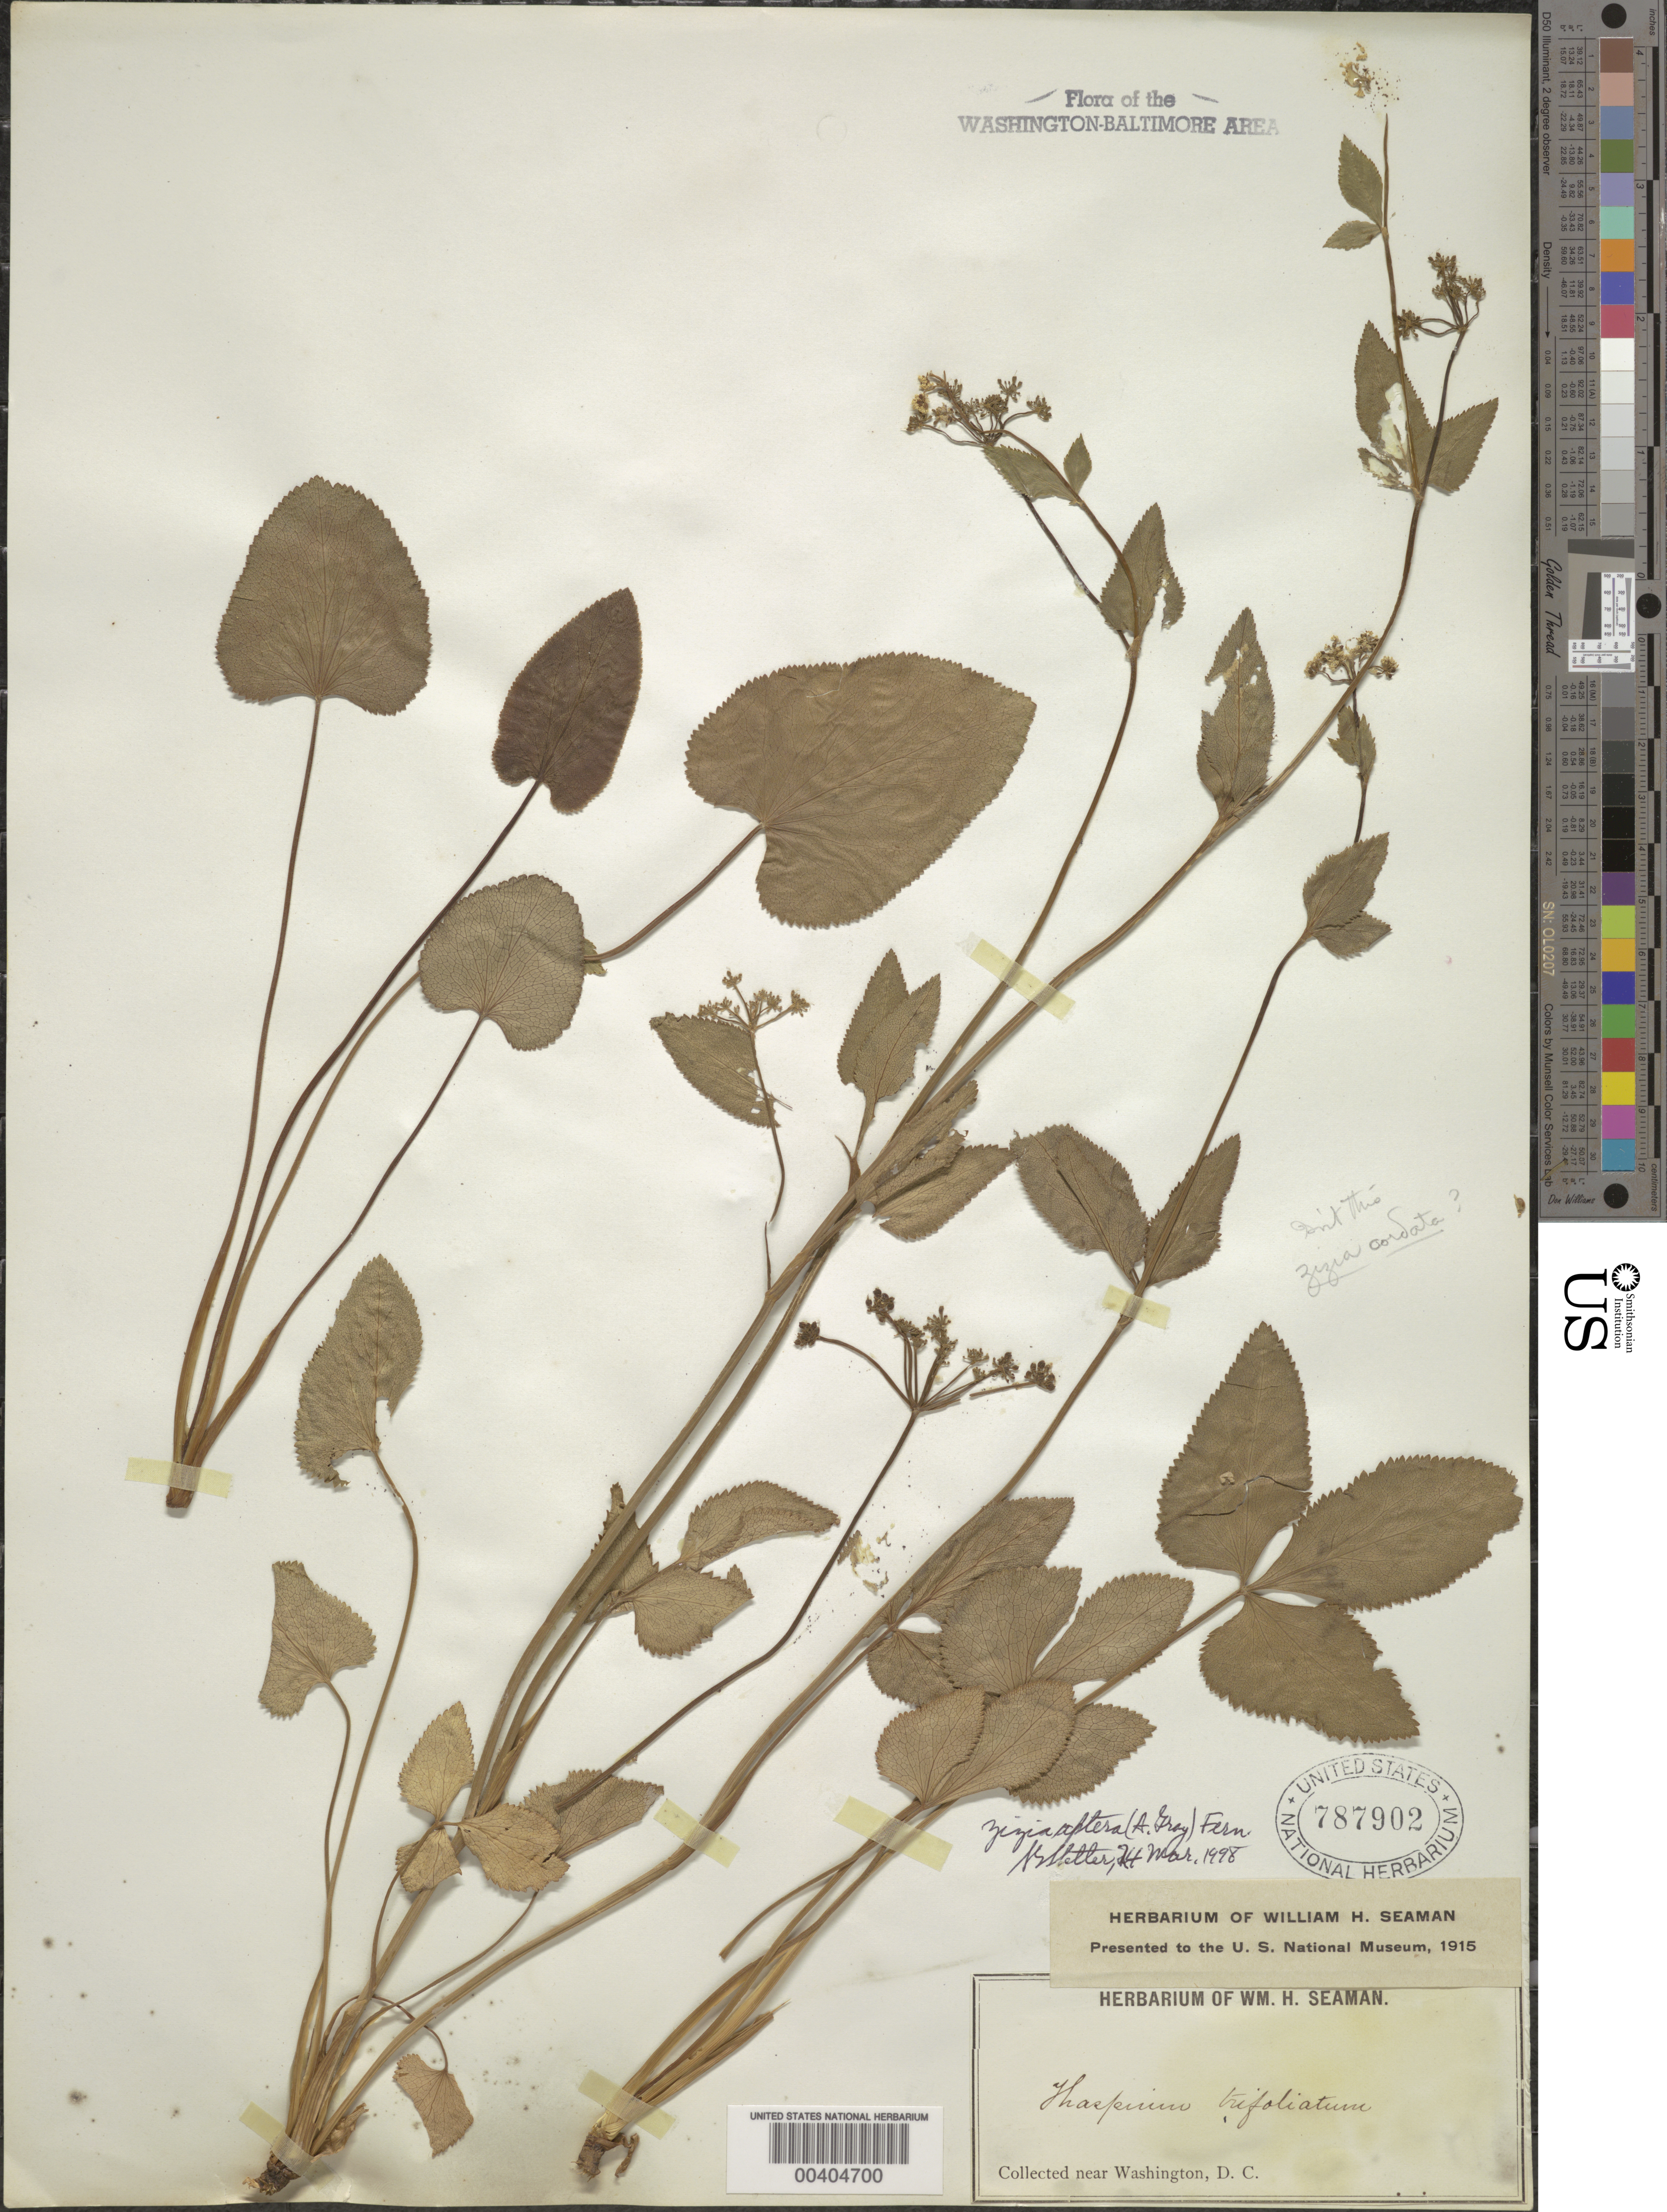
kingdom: Plantae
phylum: Tracheophyta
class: Magnoliopsida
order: Apiales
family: Apiaceae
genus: Zizia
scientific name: Zizia aptera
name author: (A. Gray) Fernald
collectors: W. Seaman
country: United States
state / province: District of Columbia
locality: Washington DC Area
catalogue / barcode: US 787902